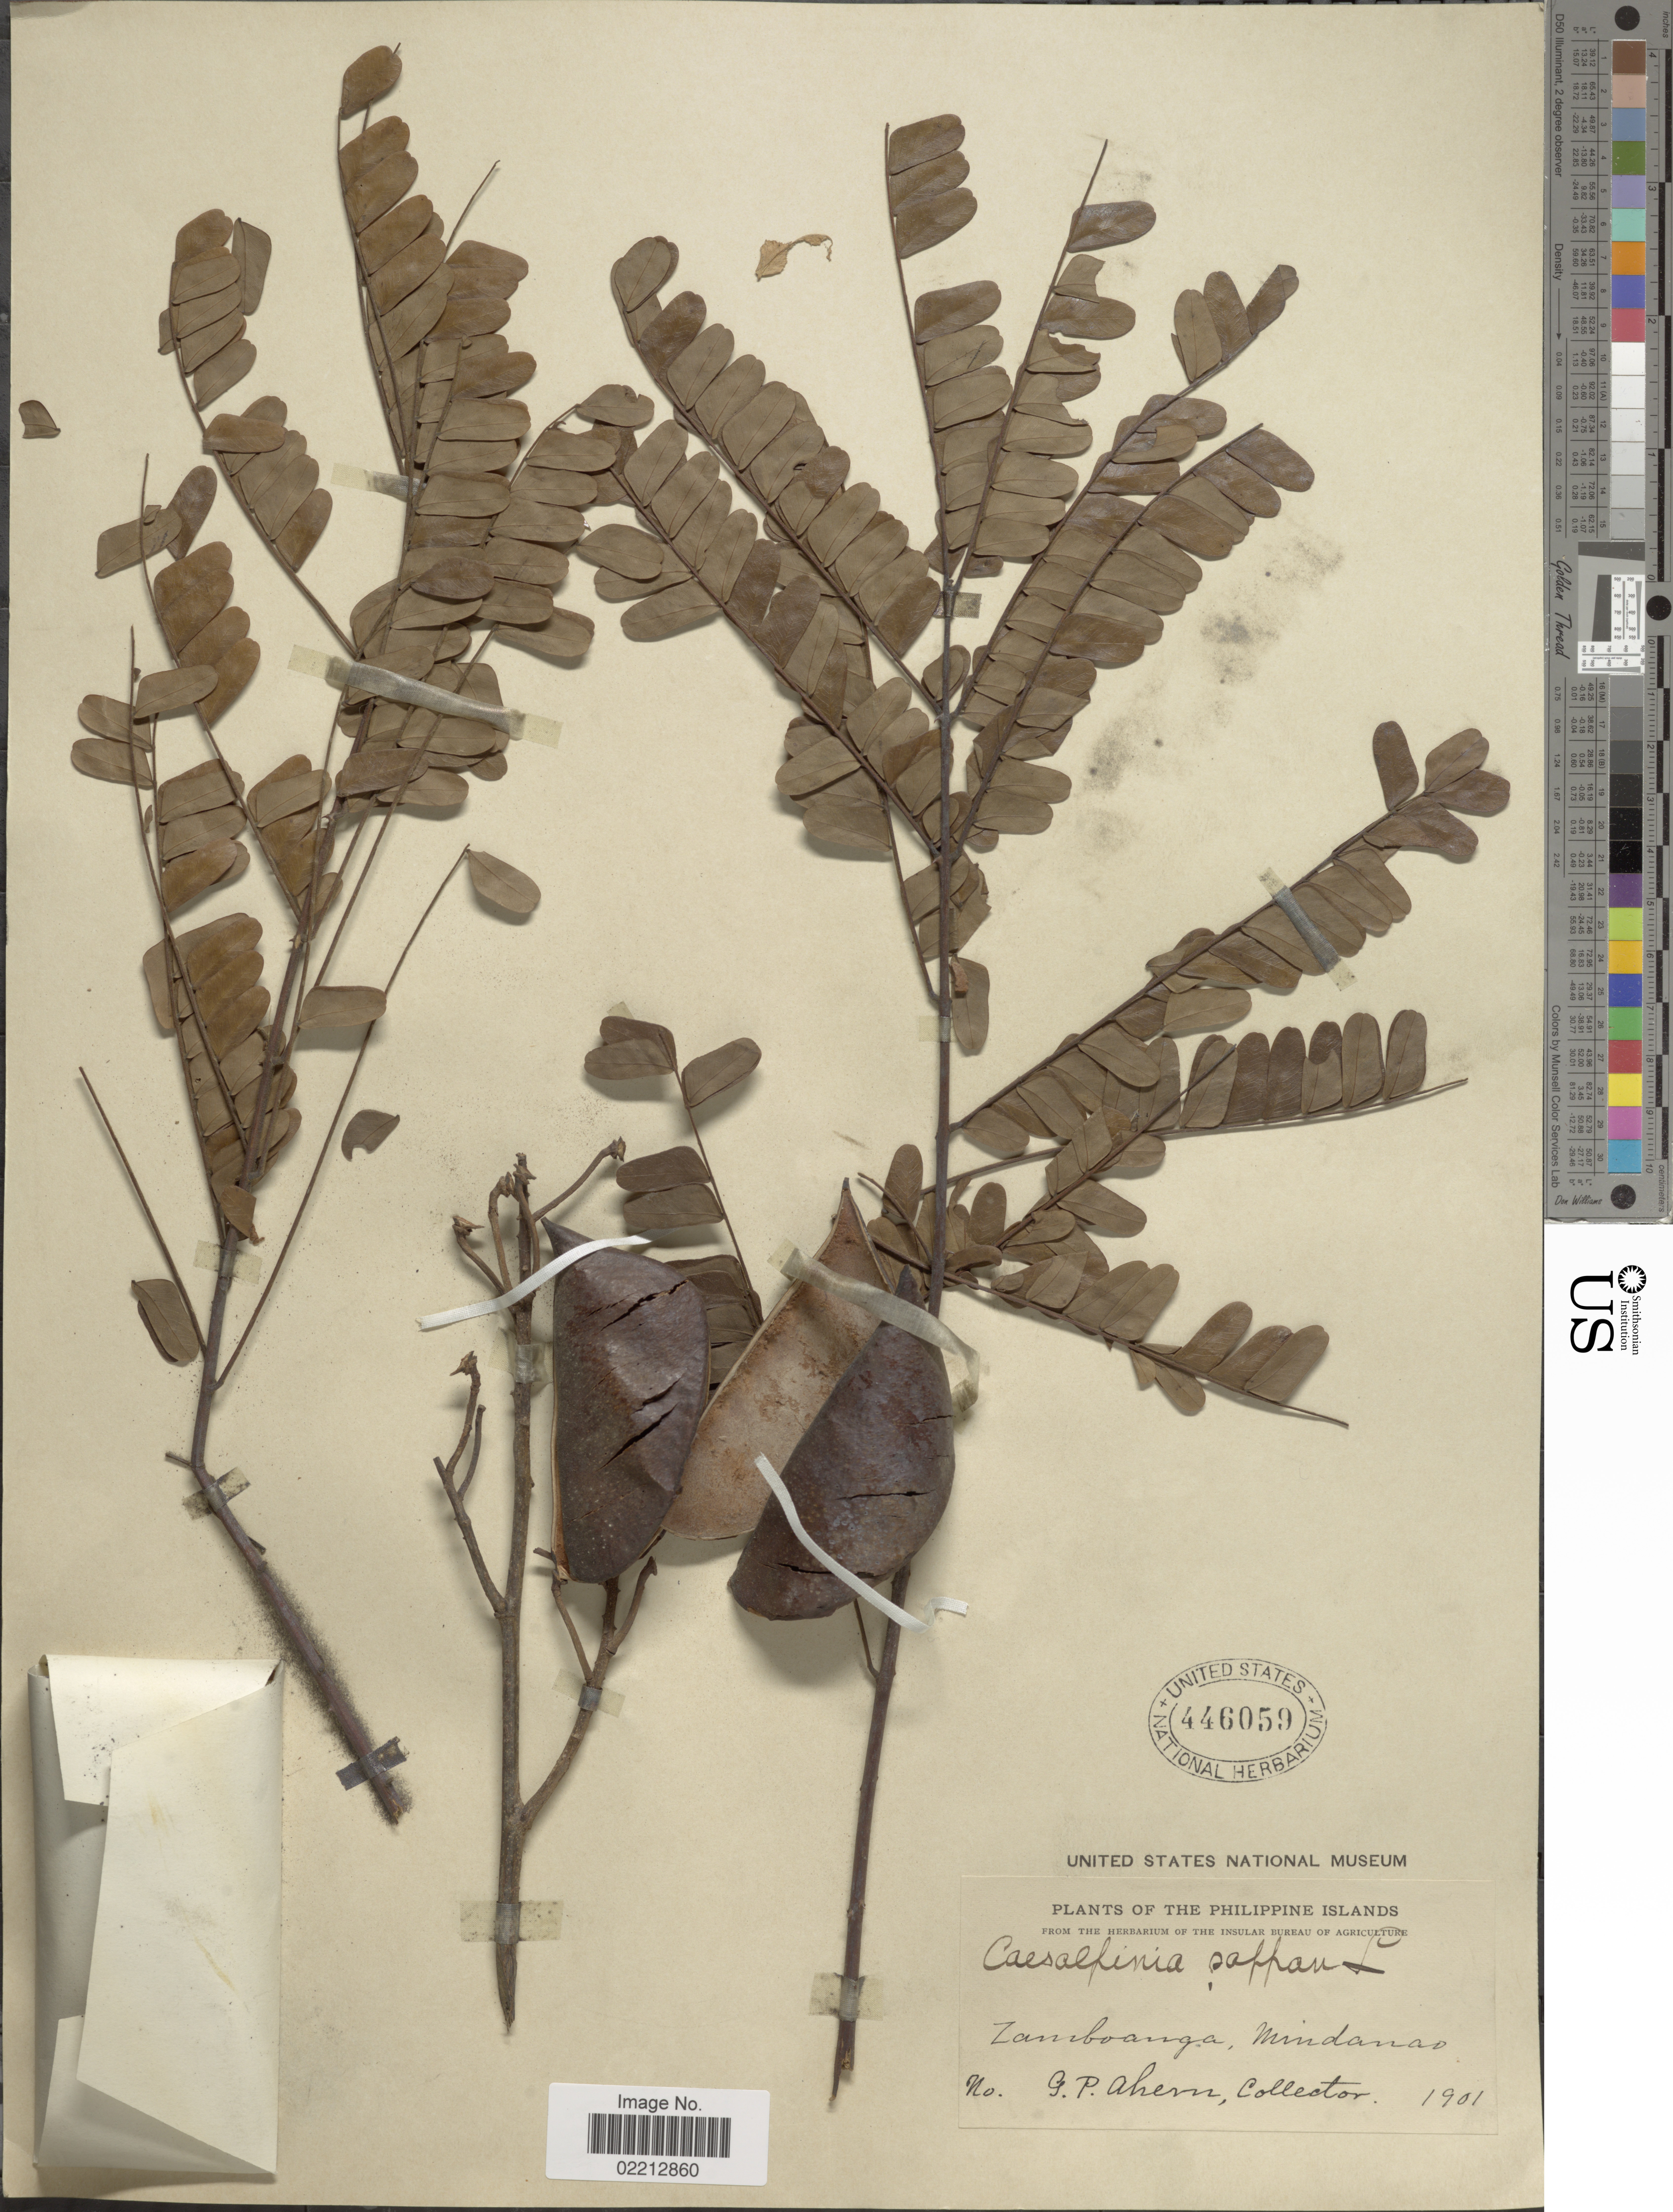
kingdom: Plantae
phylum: Tracheophyta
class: Magnoliopsida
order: Fabales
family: Fabaceae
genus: Biancaea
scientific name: Biancaea sappan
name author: (L.) Tod.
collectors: G. Ahem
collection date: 1901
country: Philippines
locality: Zamboanga, Mindano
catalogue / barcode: US 446059